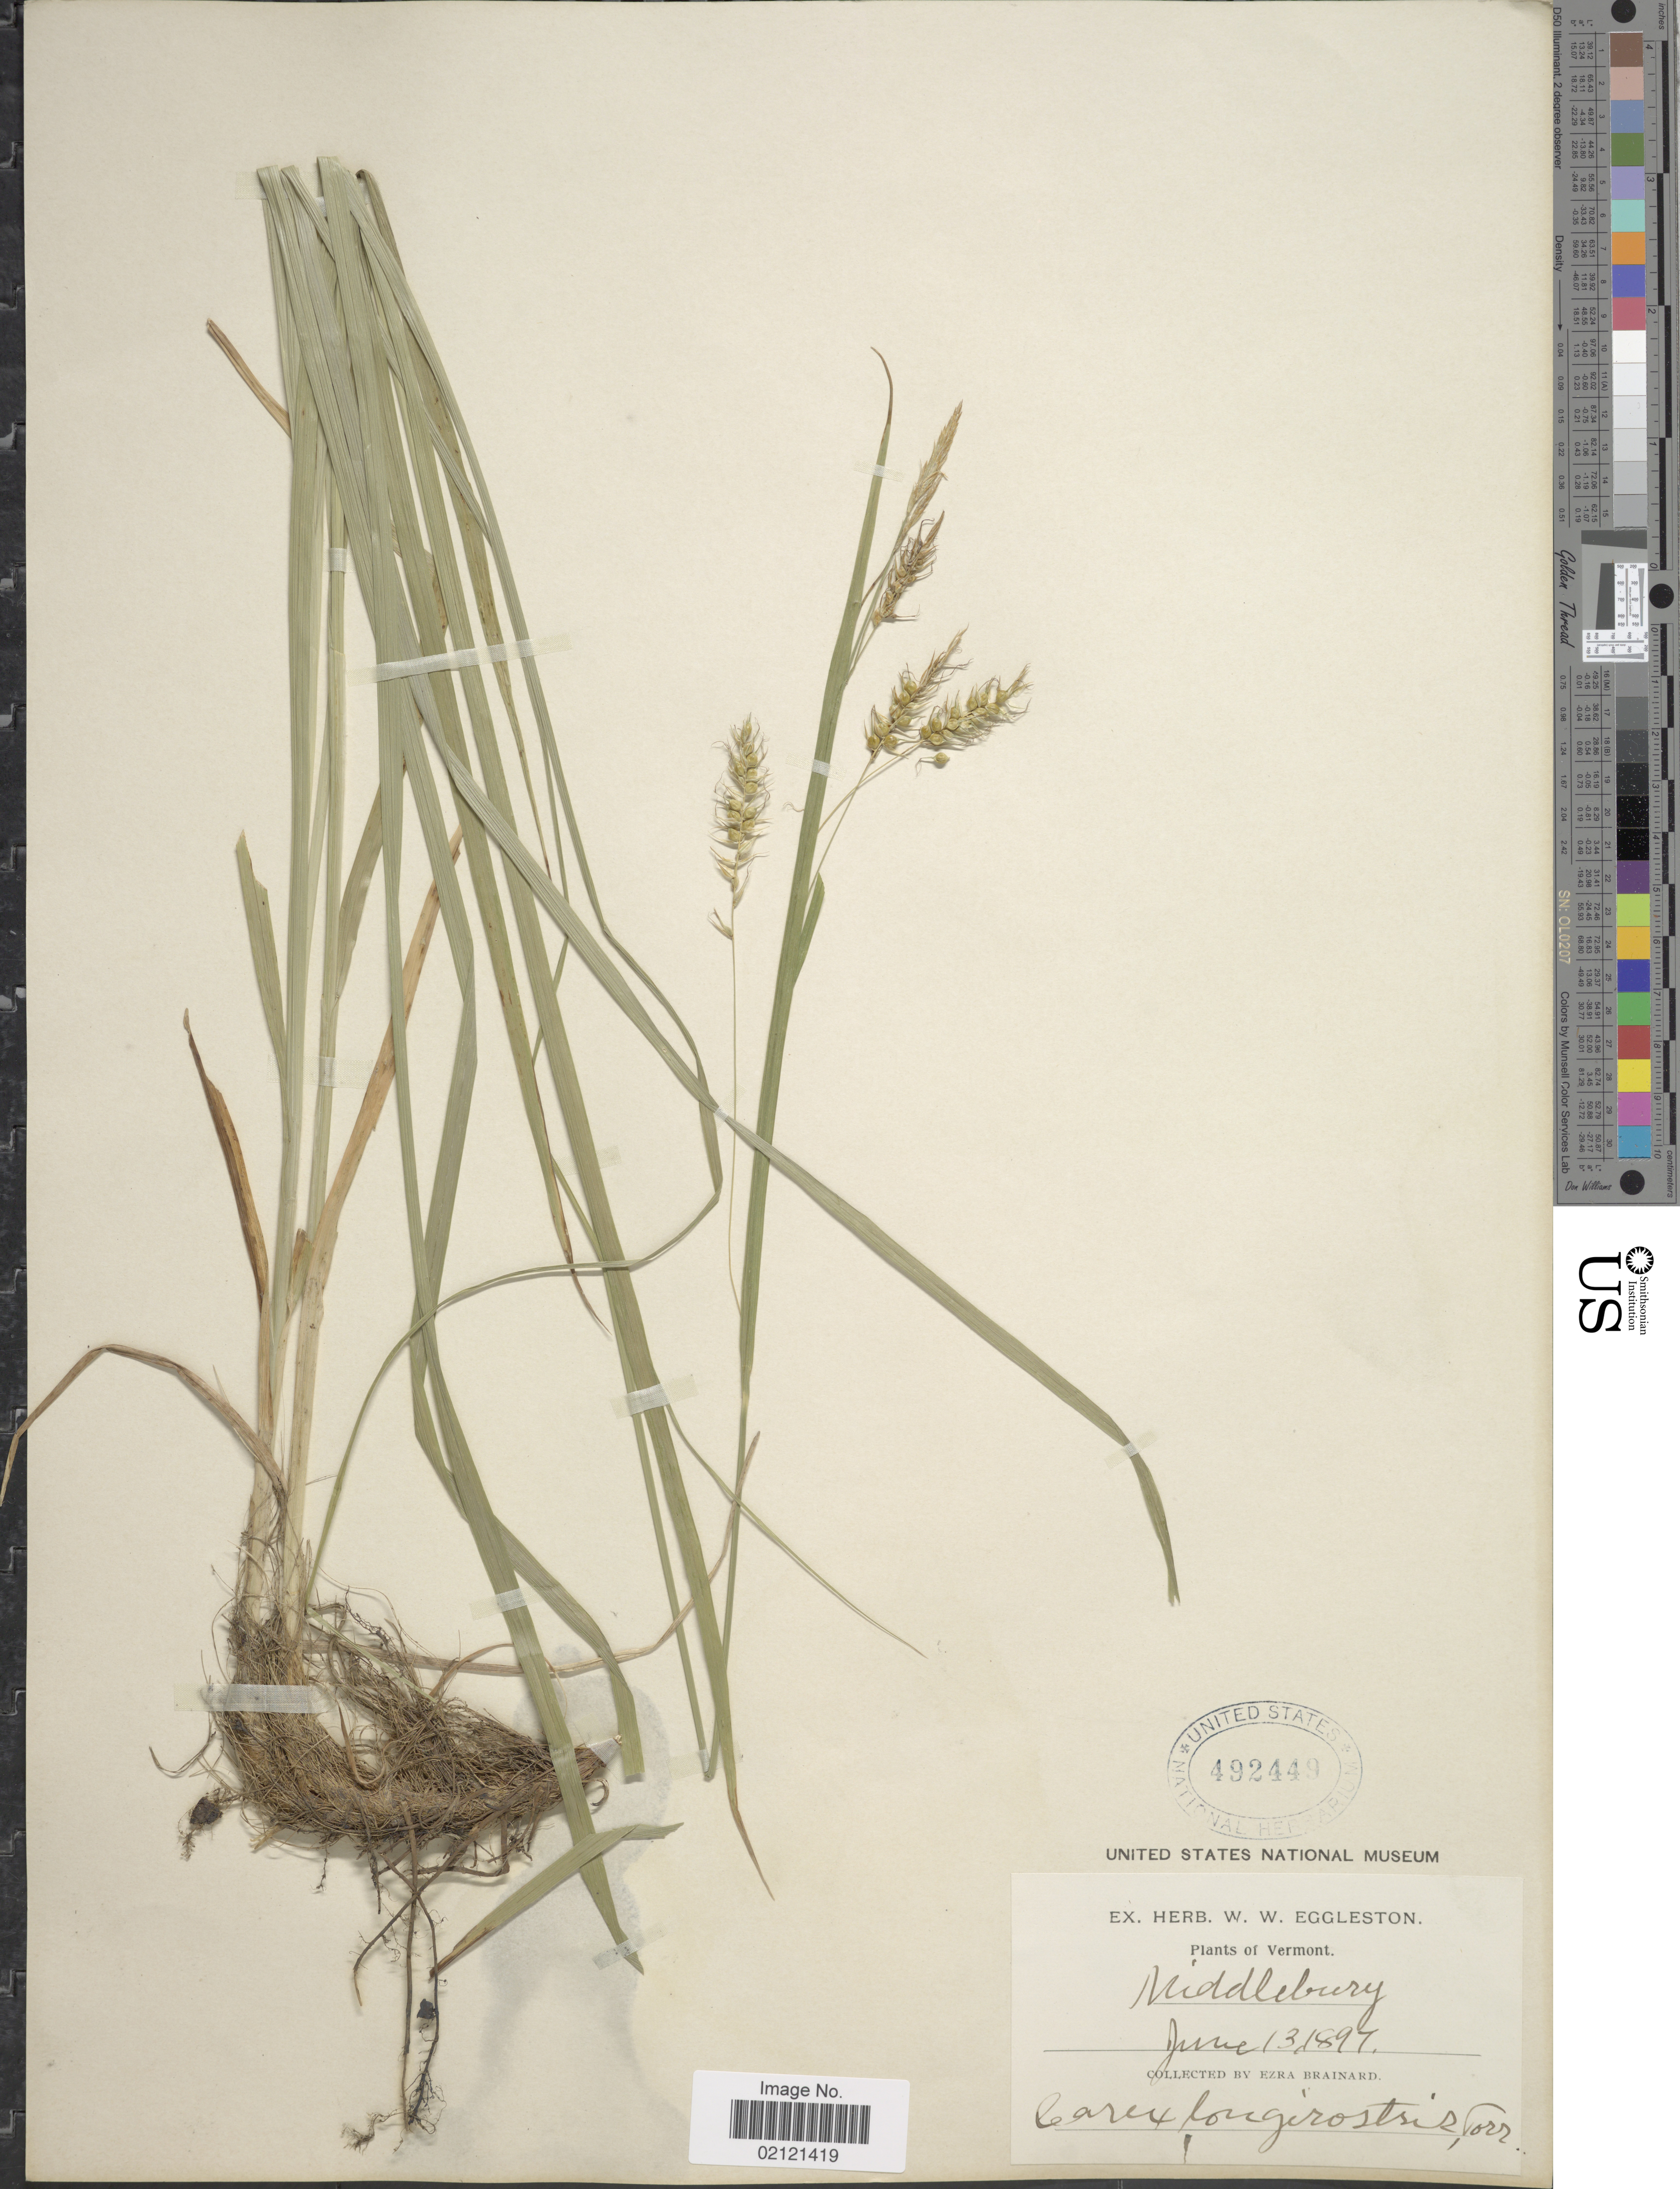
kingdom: Plantae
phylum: Tracheophyta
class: Liliopsida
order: Poales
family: Cyperaceae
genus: Carex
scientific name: Carex sprengelii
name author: Dewey ex Spreng.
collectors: E. Brainerd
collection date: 1897-06-13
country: United States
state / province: Vermont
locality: Middlebury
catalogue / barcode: US 492449